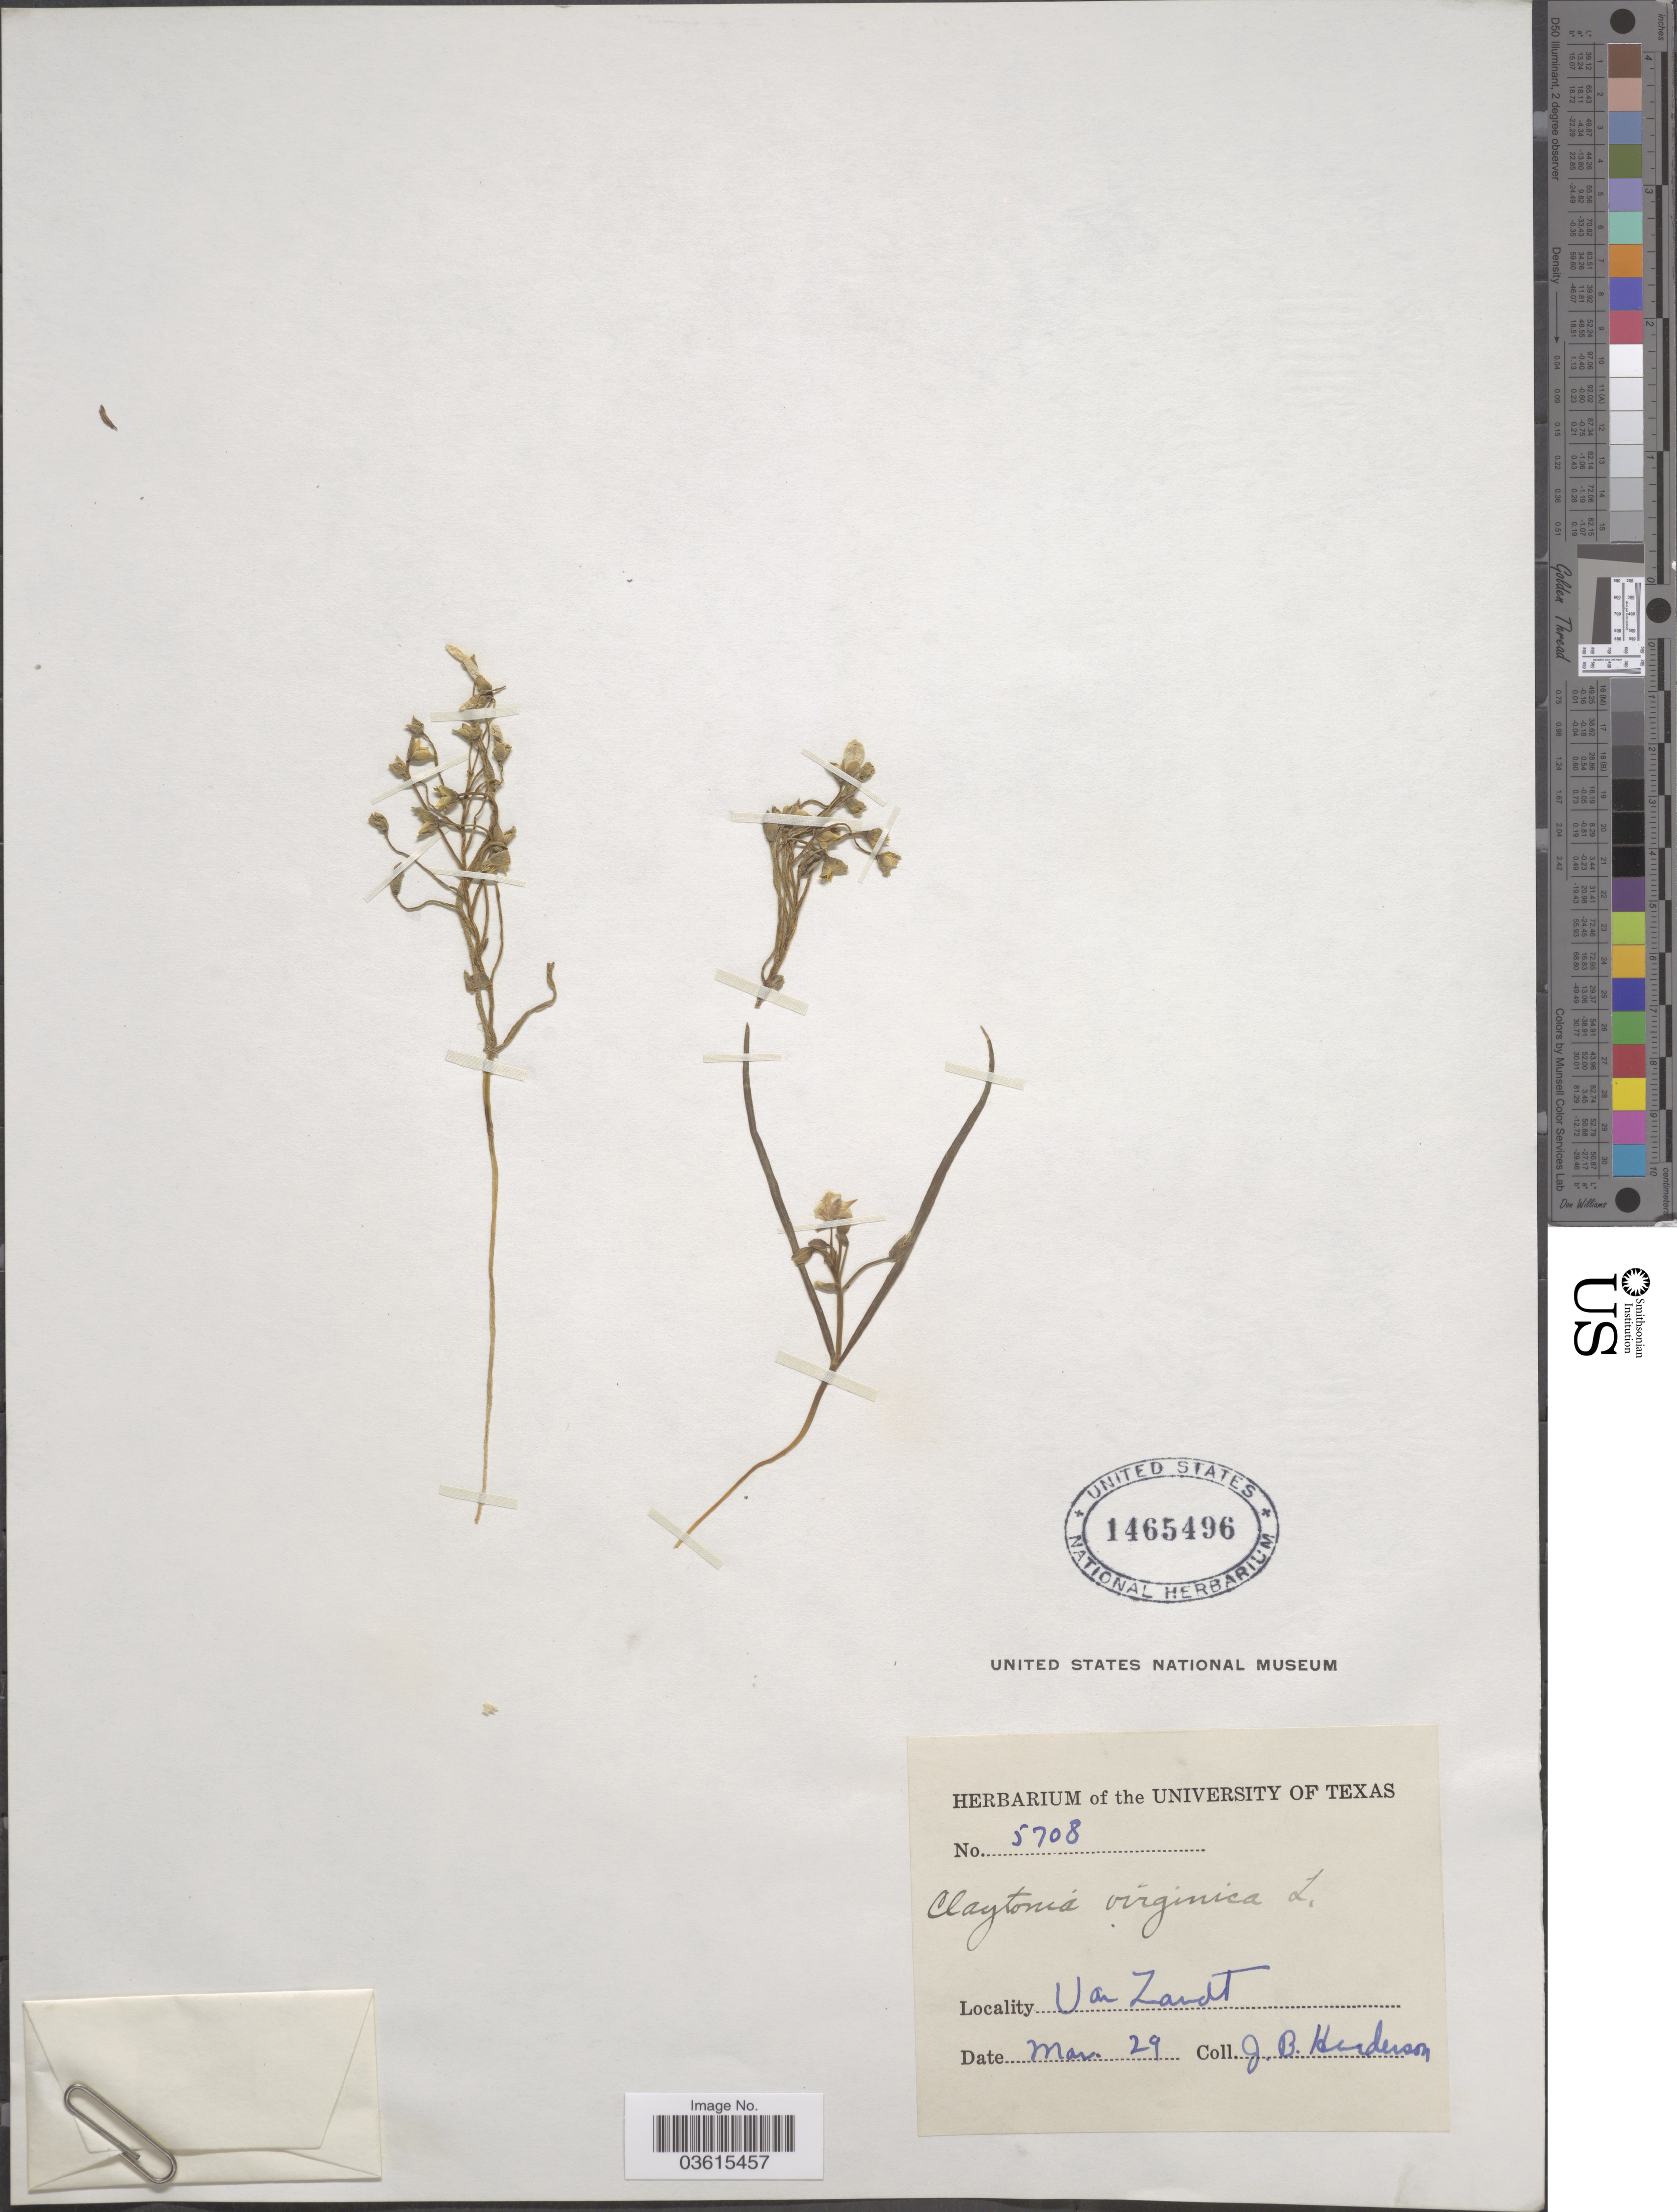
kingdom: Plantae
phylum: Tracheophyta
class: Magnoliopsida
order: Caryophyllales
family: Montiaceae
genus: Claytonia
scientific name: Claytonia virginica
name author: L.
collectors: J. Henderson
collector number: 5708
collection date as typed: Transcribed d/m/y: /3/29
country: United States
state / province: Texas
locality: Van Zandt.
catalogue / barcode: US 1465496